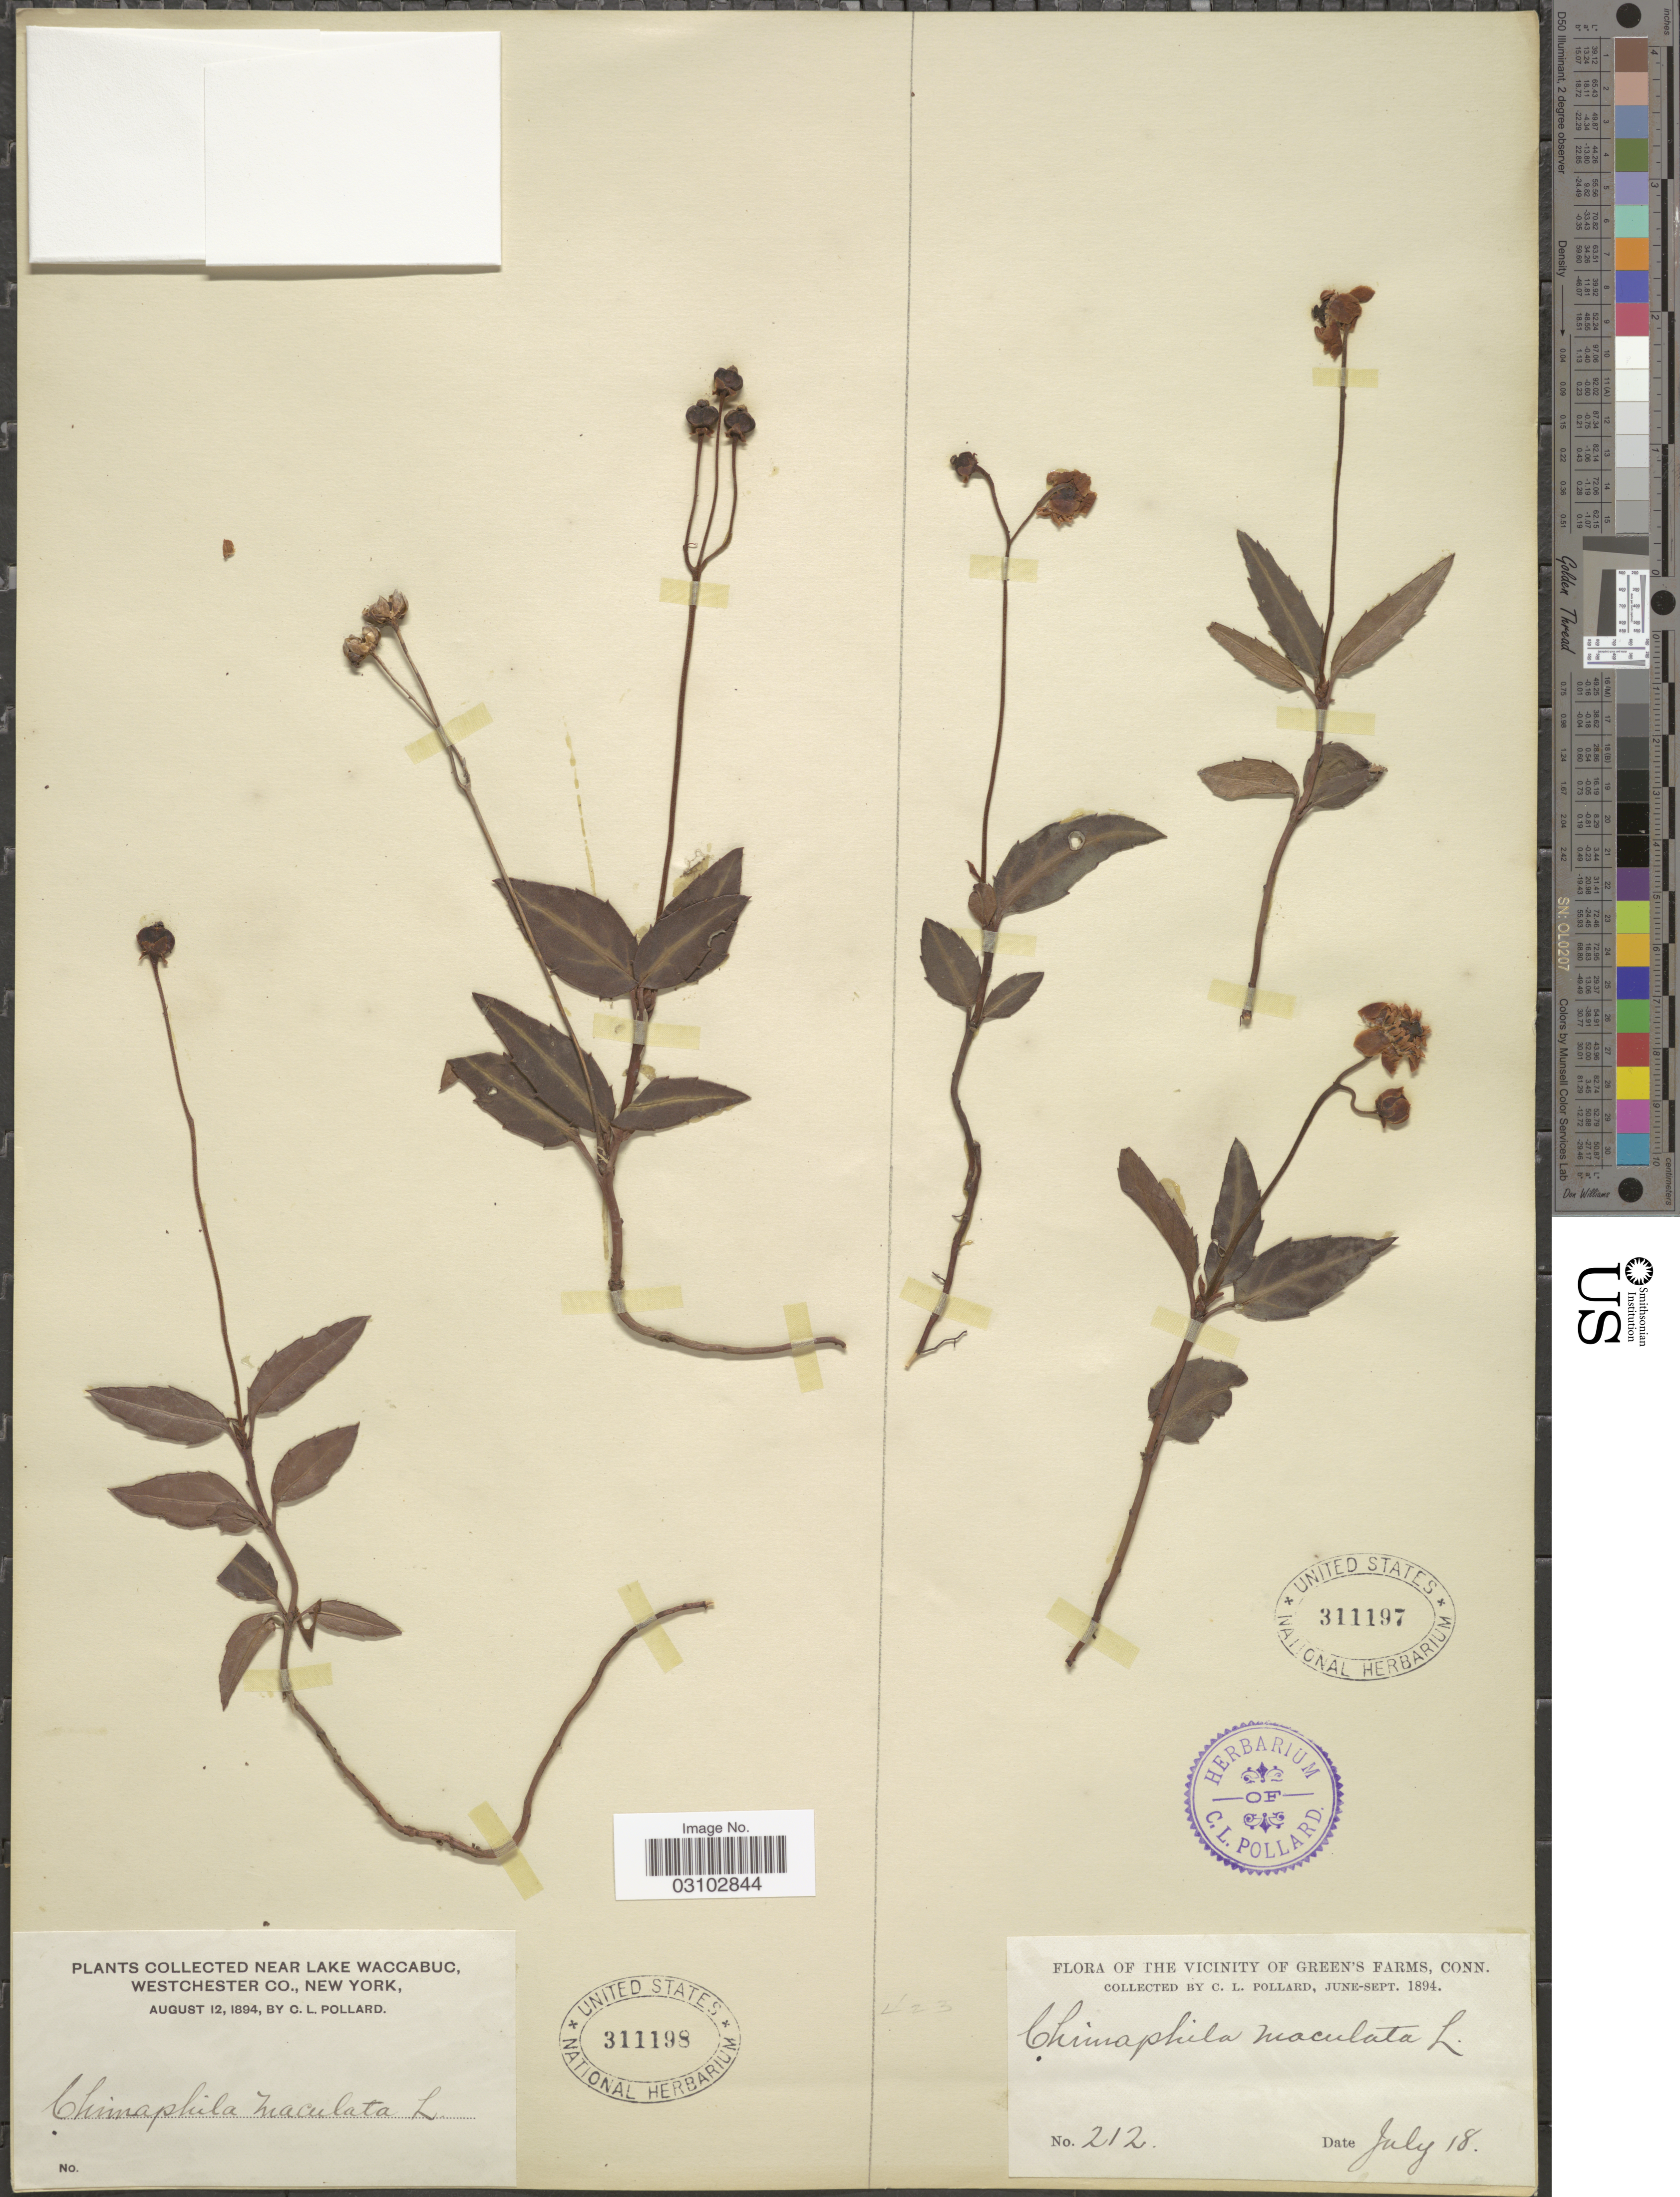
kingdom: Plantae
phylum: Tracheophyta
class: Magnoliopsida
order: Ericales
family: Ericaceae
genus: Chimaphila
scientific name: Chimaphila maculata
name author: (L.) Pursh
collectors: C. L. Pollard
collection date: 1894-08-12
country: United States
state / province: New York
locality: Near Lake Waccabuc, Westchester Co.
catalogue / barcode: US 311198-2